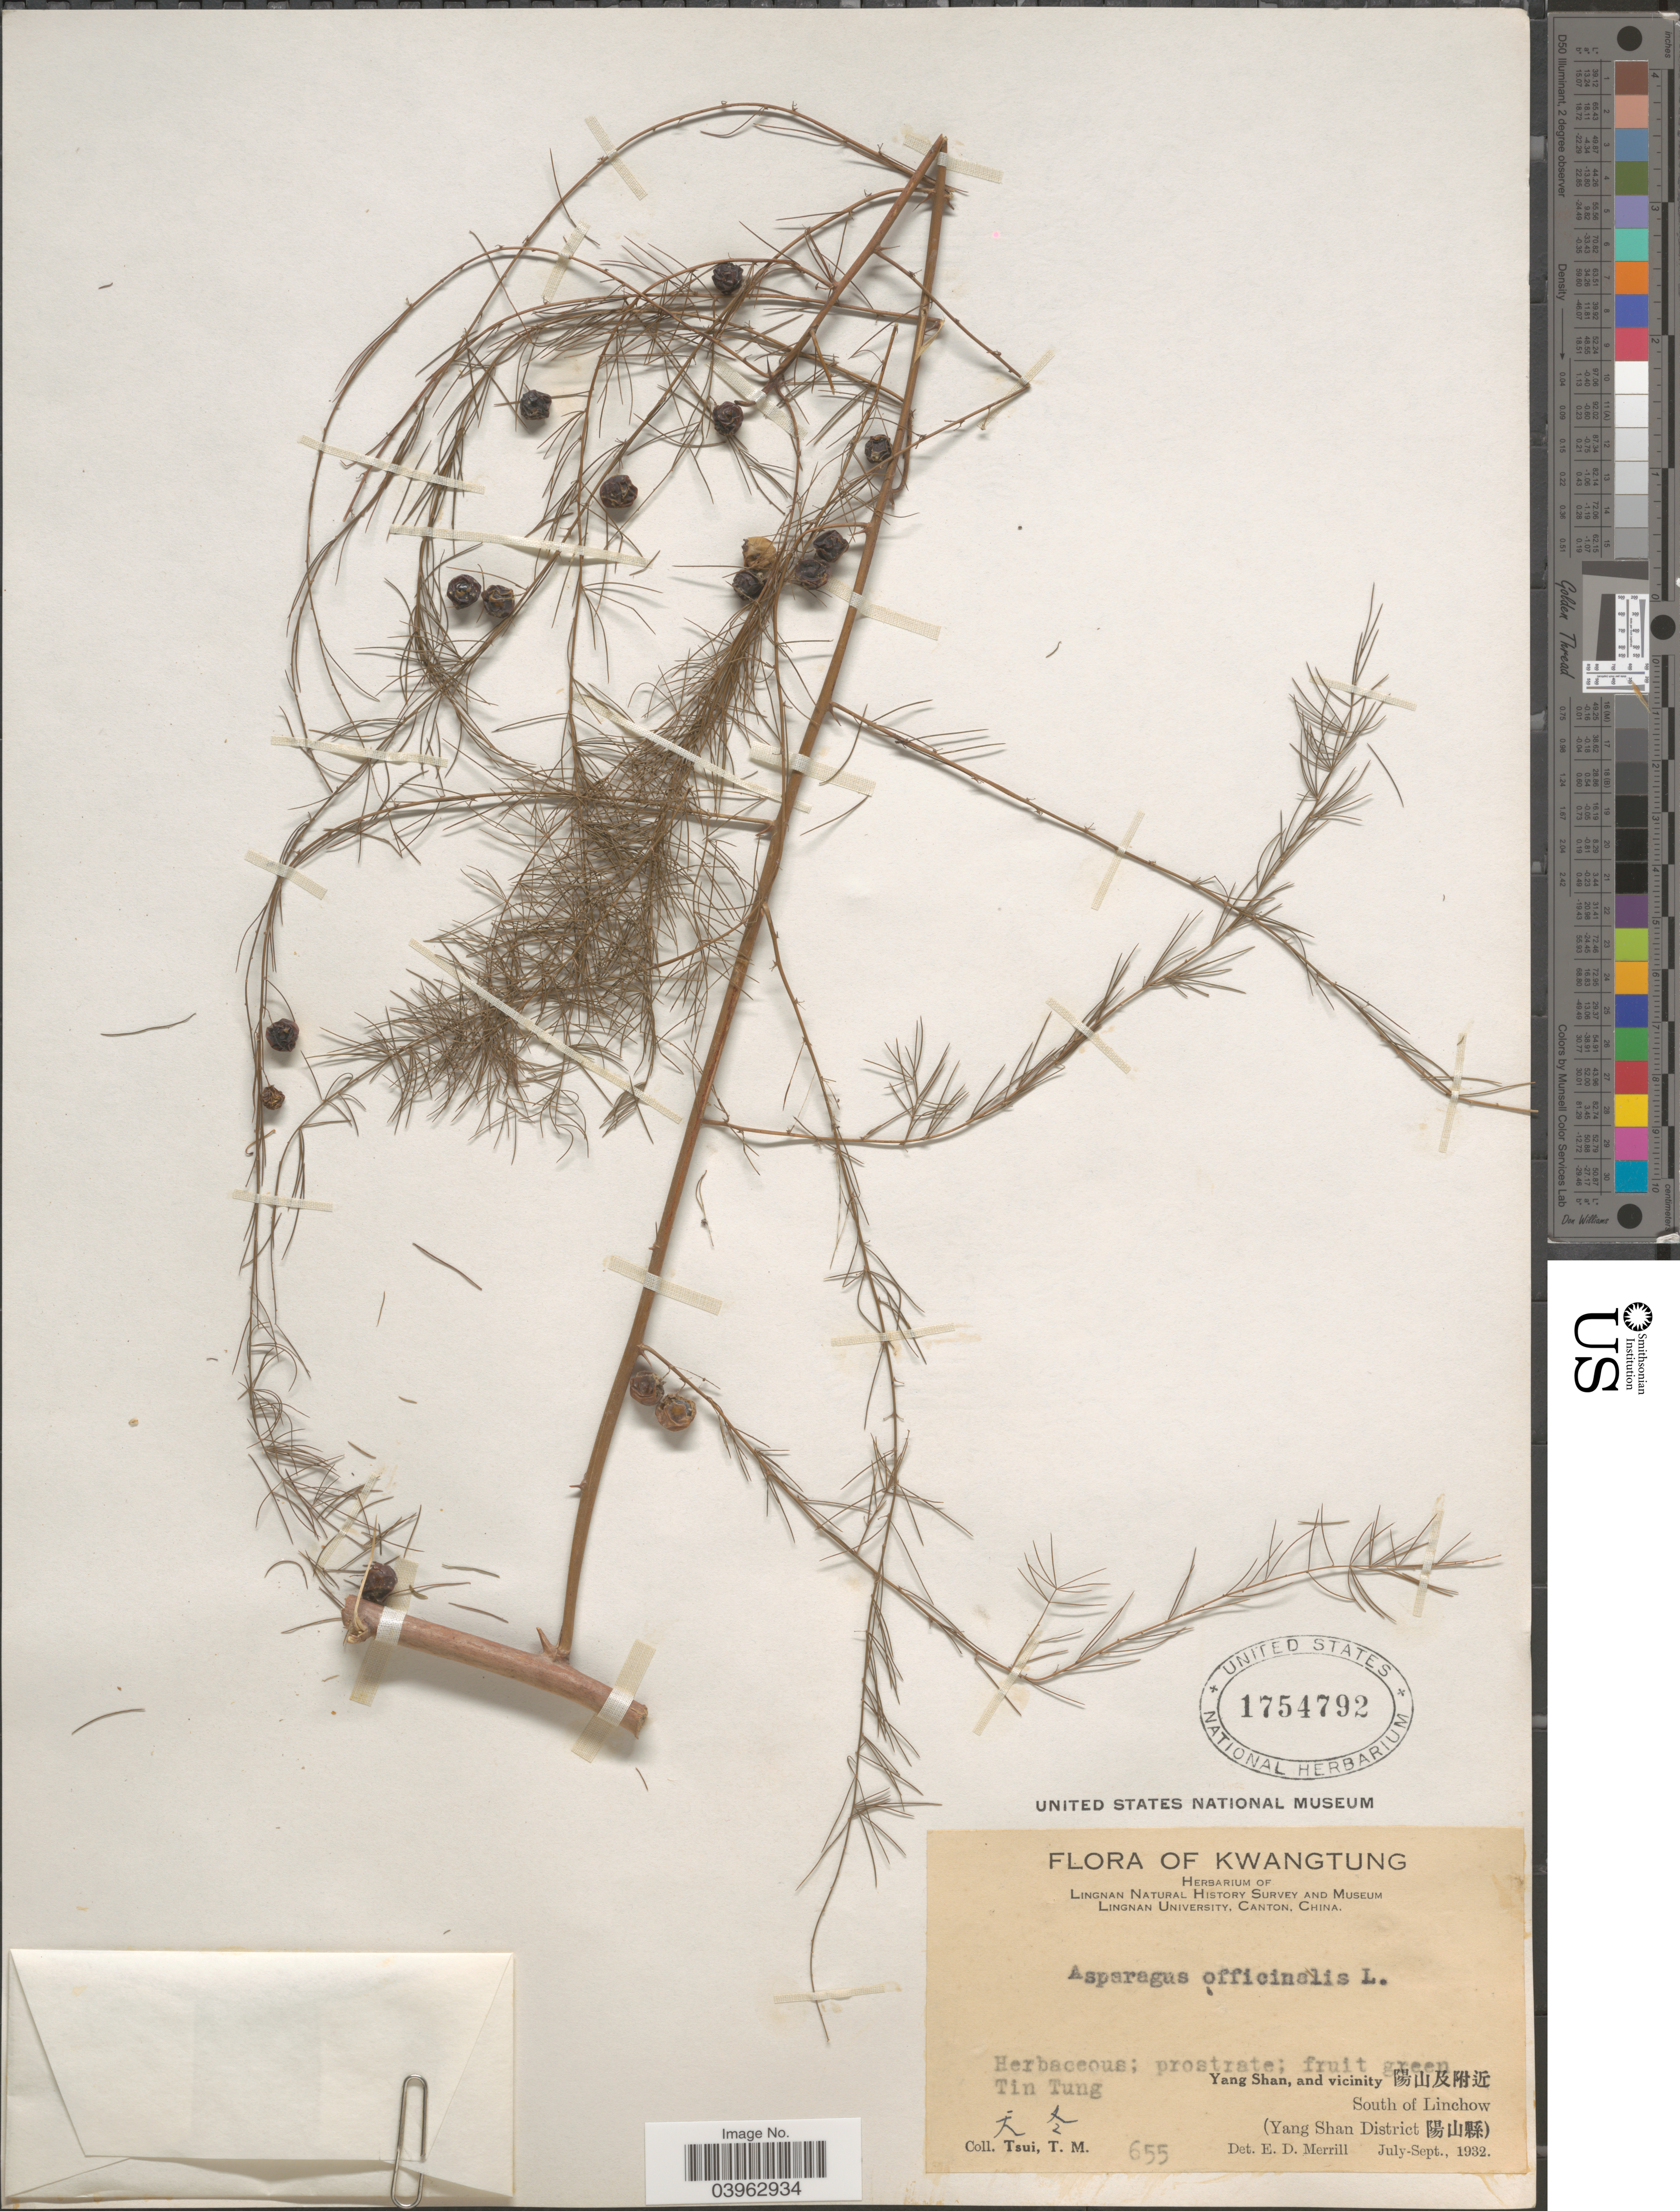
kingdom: Plantae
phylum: Tracheophyta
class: Liliopsida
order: Asparagales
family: Asparagaceae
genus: Asparagus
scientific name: Asparagus officinalis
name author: L.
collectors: T. Tsui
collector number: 655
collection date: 1932-07/1932-09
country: China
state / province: Guangdong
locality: Kwangtung. Tin Tung. Yang Shan, and vicinity X. South of Linchow. (Yang Shan District X).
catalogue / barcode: US 1754792